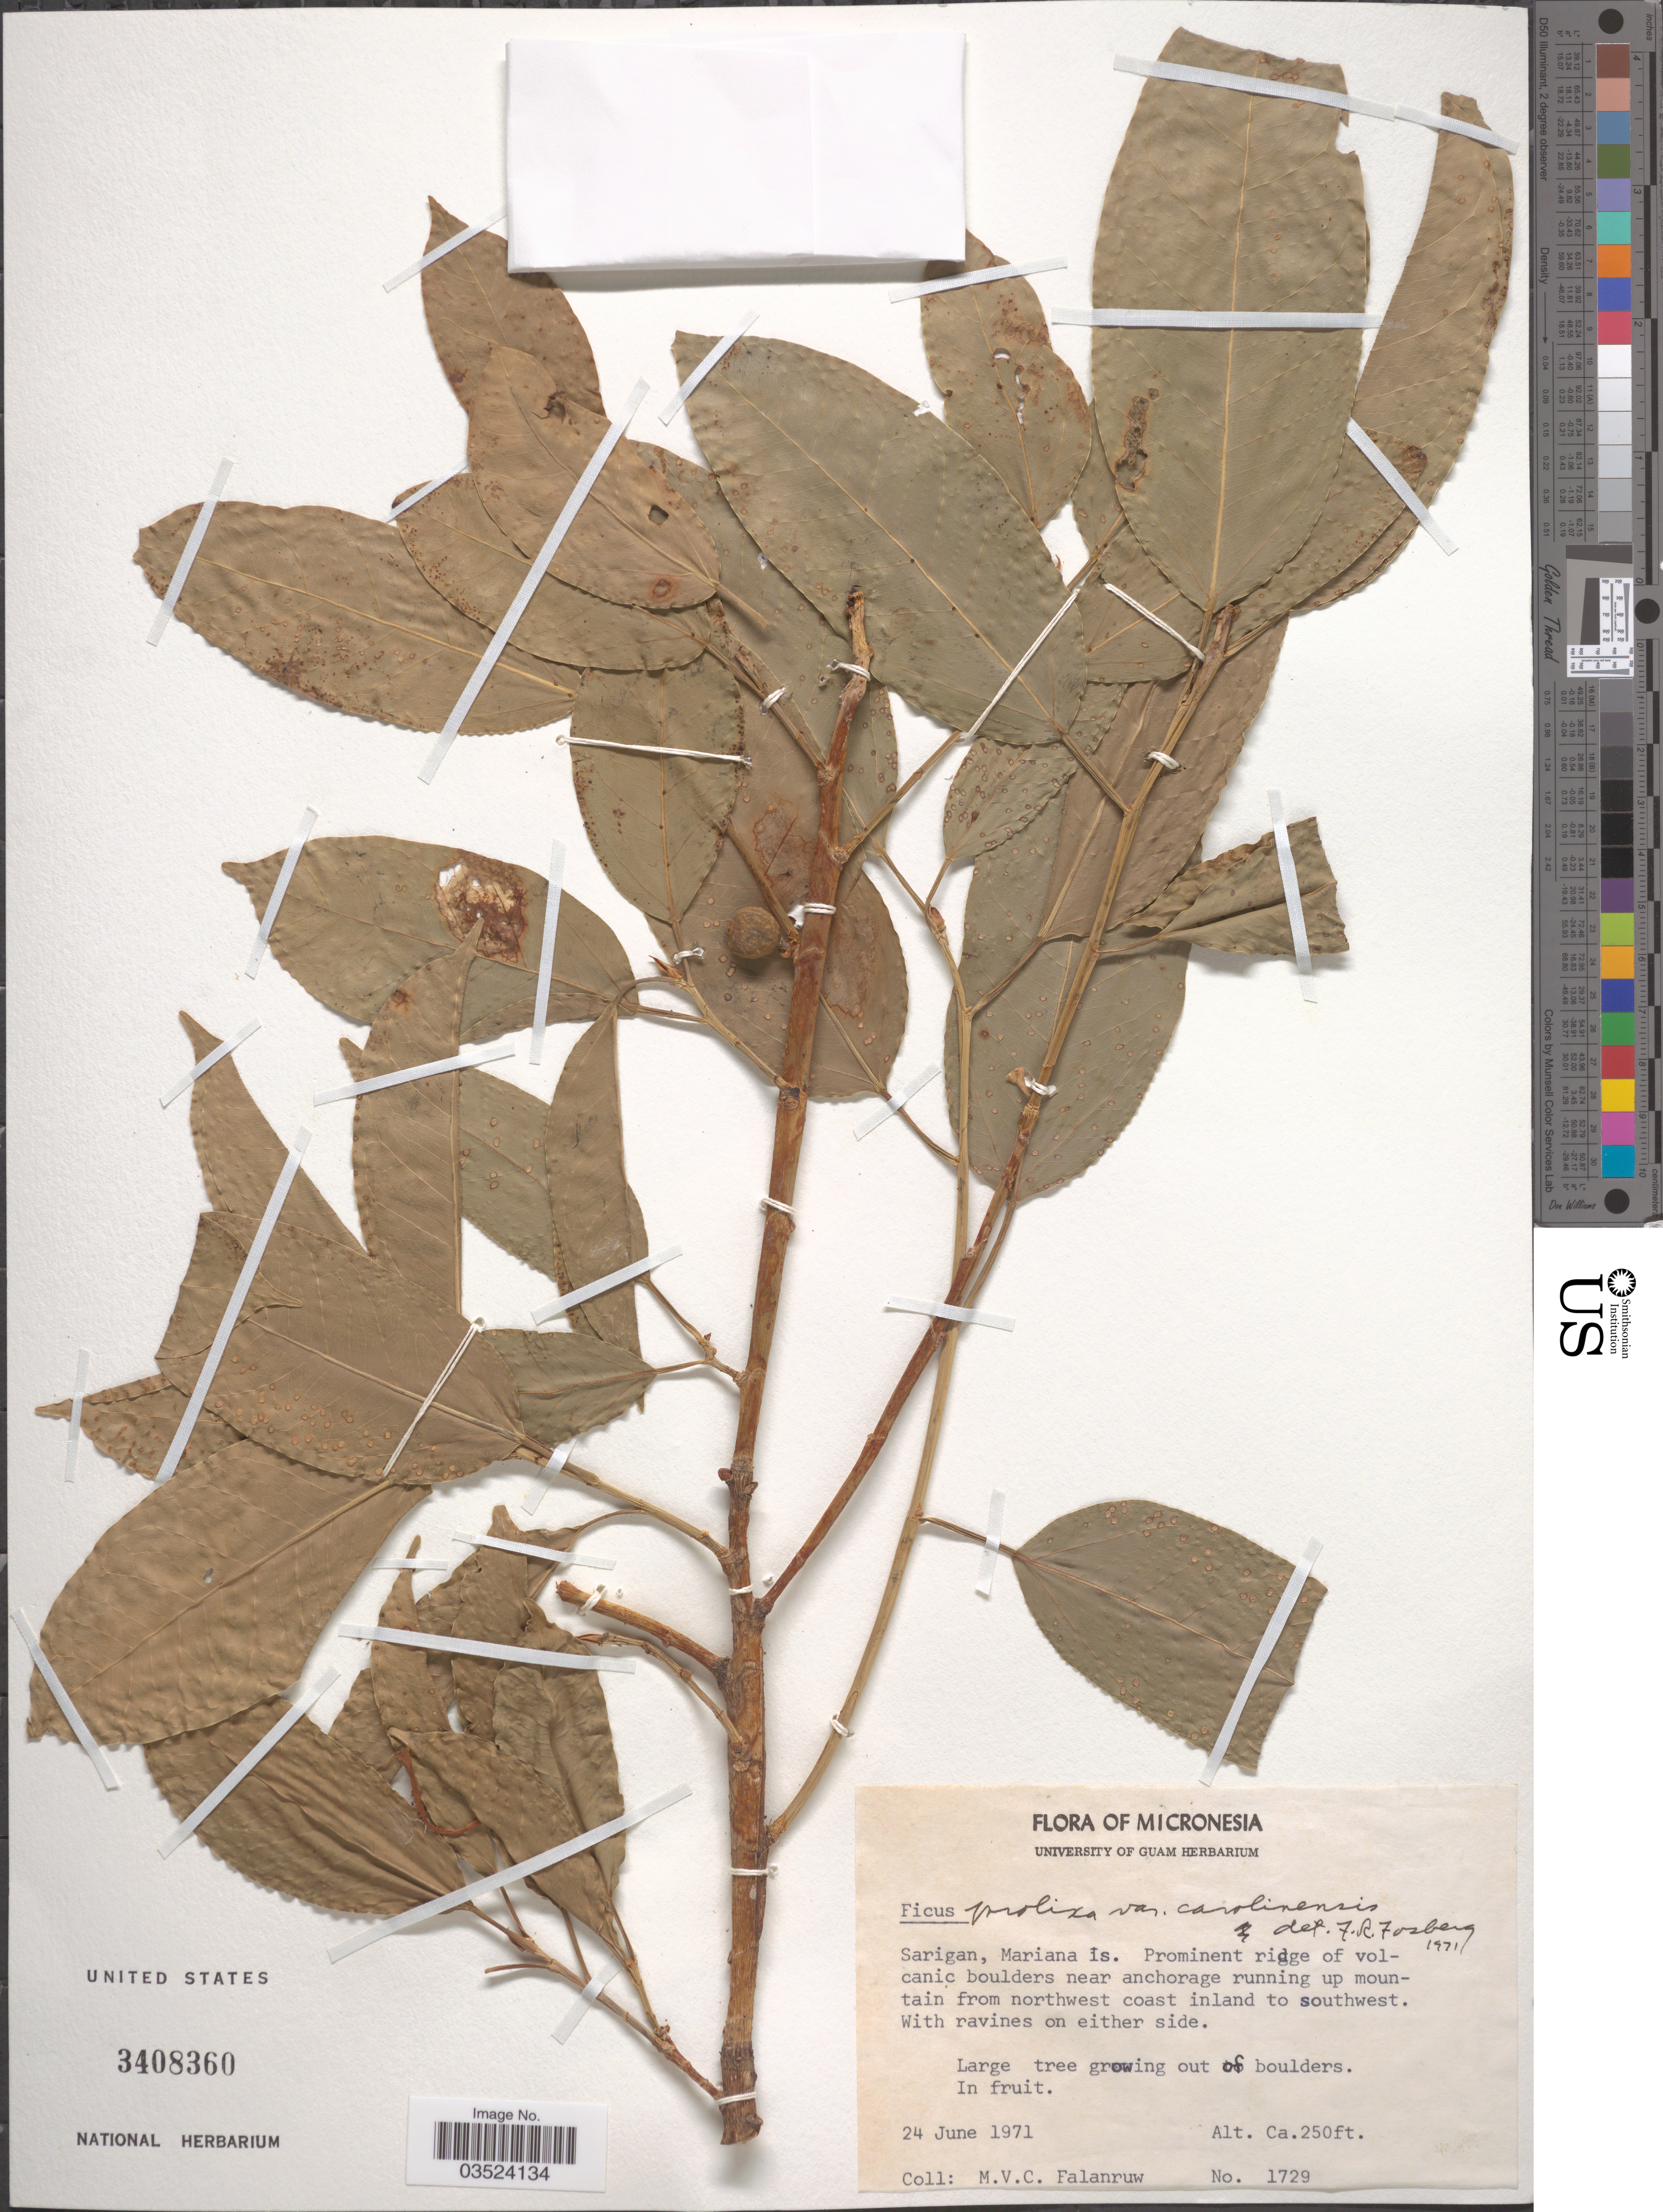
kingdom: Plantae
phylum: Tracheophyta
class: Magnoliopsida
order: Rosales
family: Moraceae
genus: Ficus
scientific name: Ficus prolixa var. carolinensis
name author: (Warb.) Fosberg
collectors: M. V. Falanruw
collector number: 1729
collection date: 1971-06-24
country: Northern Mariana Islands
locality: Sarigan, Marian Is.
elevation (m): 76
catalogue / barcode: US 3408360